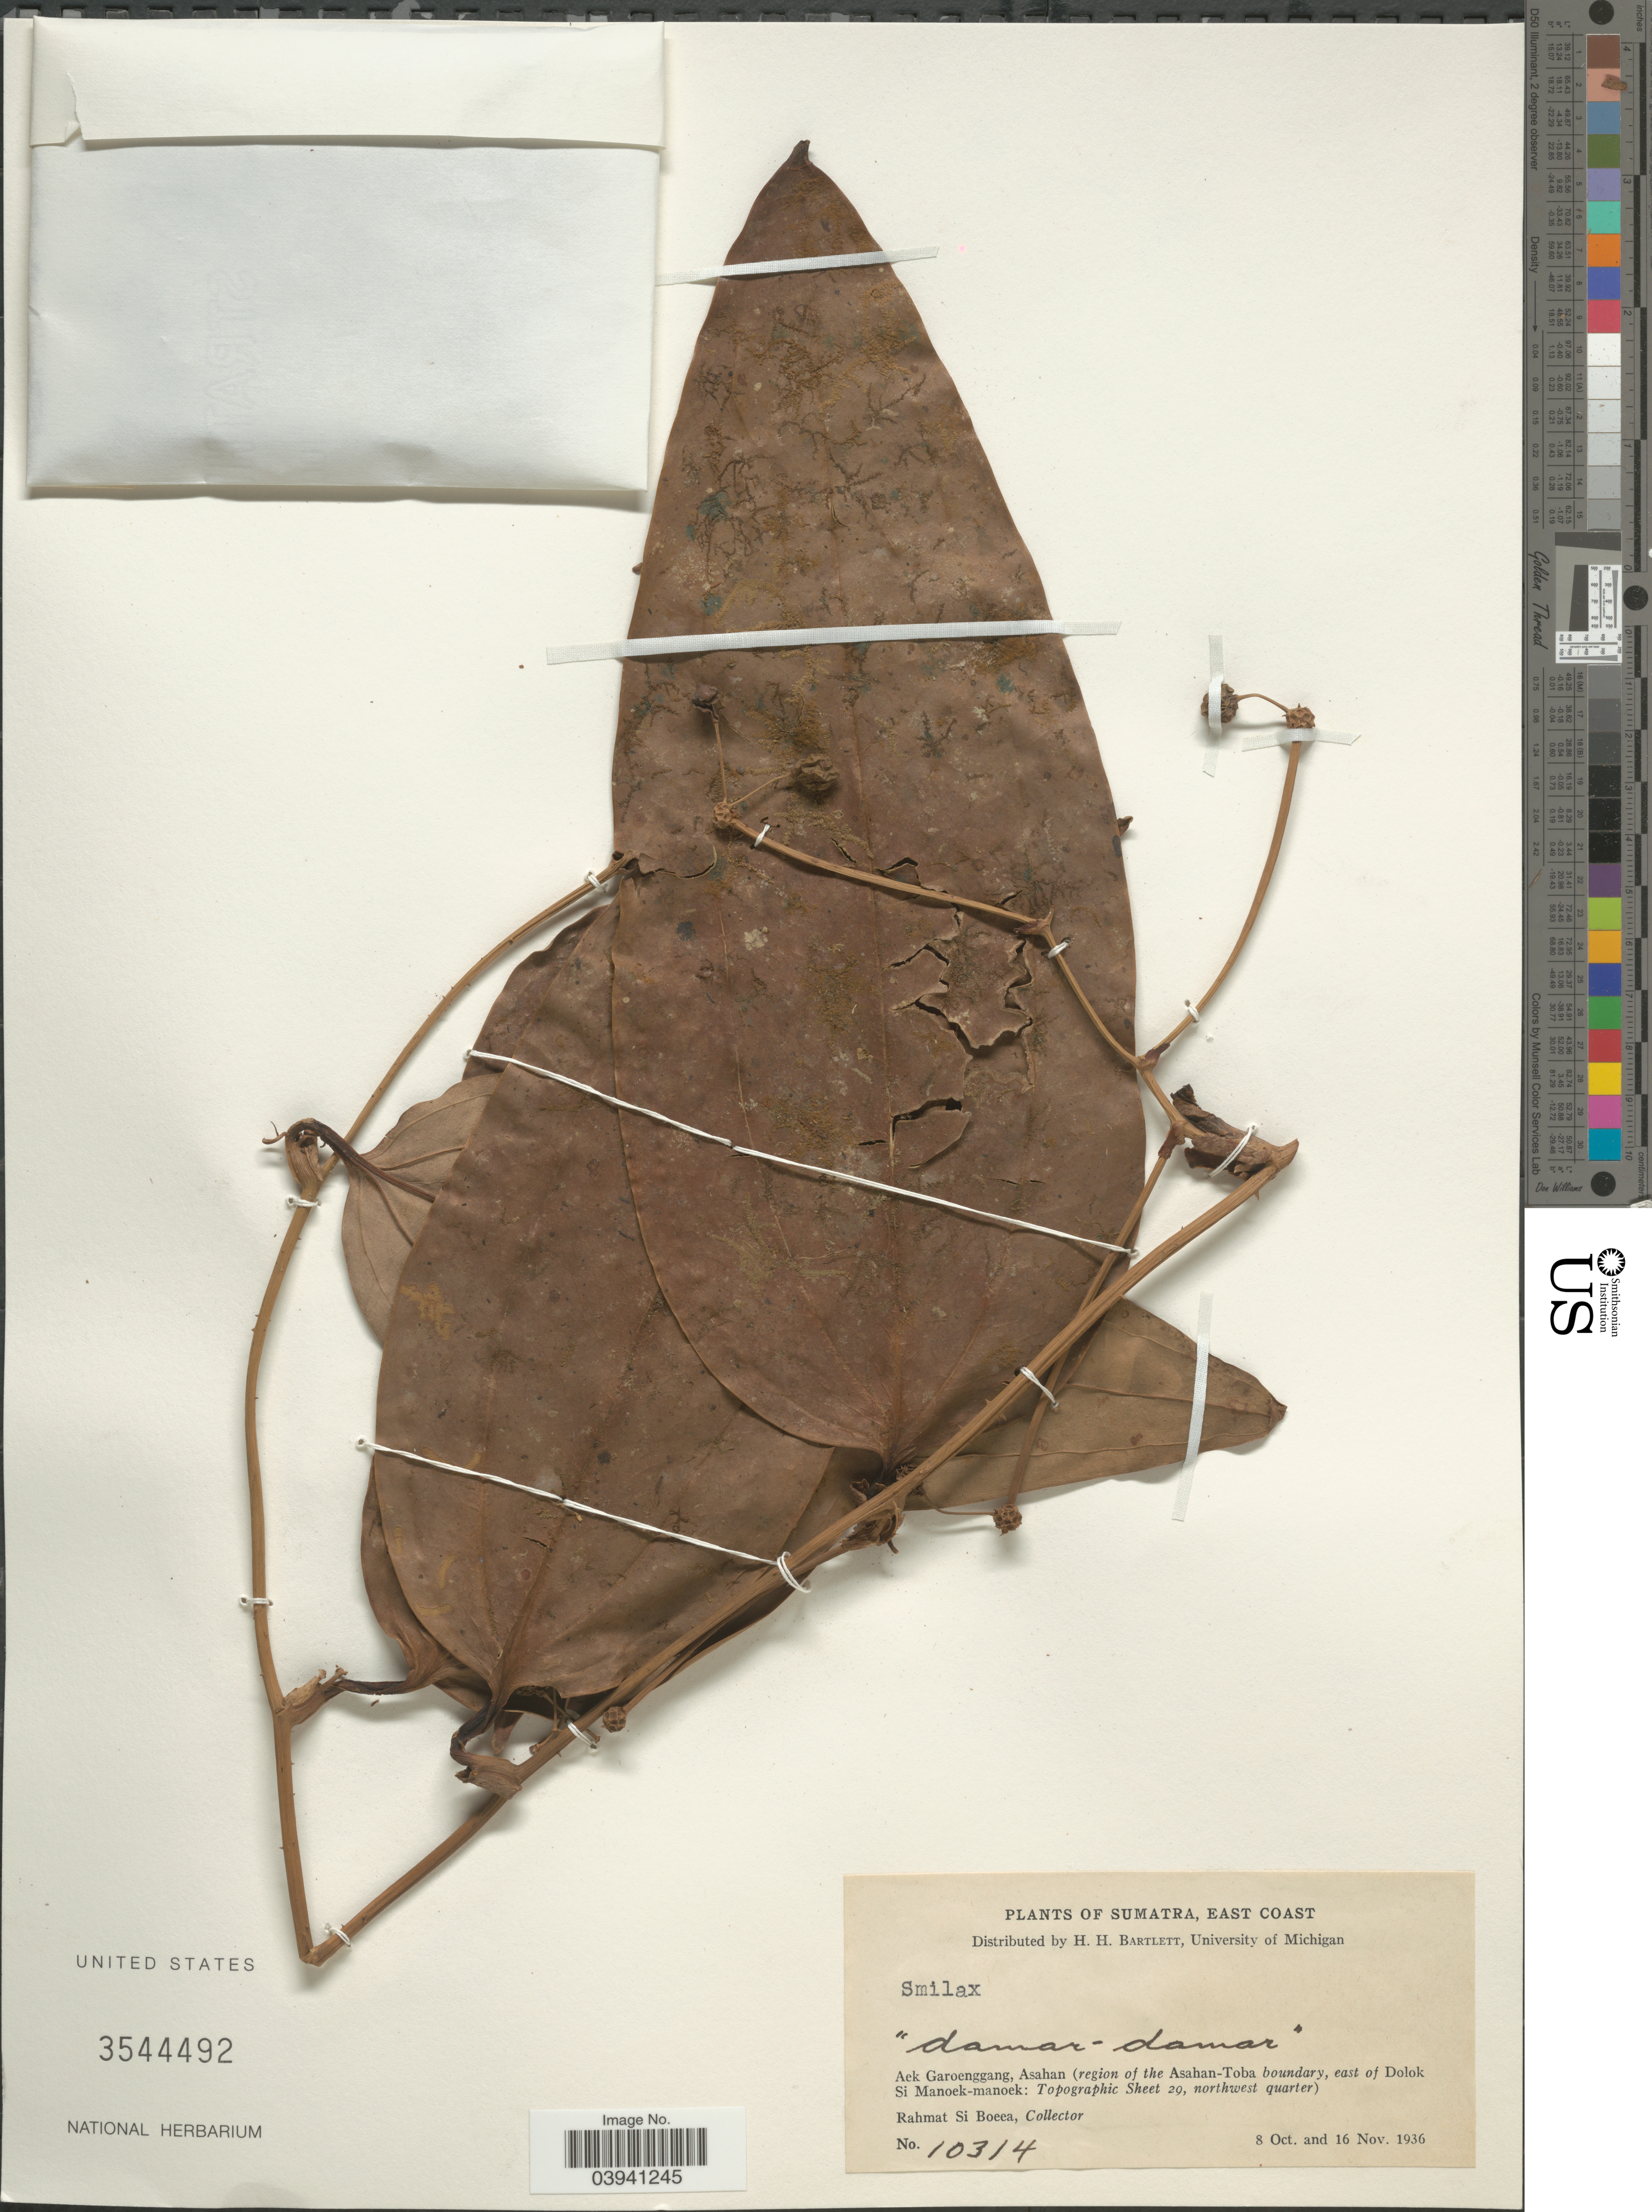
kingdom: Plantae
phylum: Tracheophyta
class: Liliopsida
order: Liliales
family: Smilacaceae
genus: Smilax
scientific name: Smilax sp.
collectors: Rahmat Si Boeea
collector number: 10314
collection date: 1936-10-08/1936-11-16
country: Indonesia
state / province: Sumatra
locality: East Coast. Aek Garoenggang Asahan (region of the Asahan-Toba boundary, east of Dolok Si Manoek-manoek: Topographic Sheet 29, northeast quarter).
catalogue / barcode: US 3544492